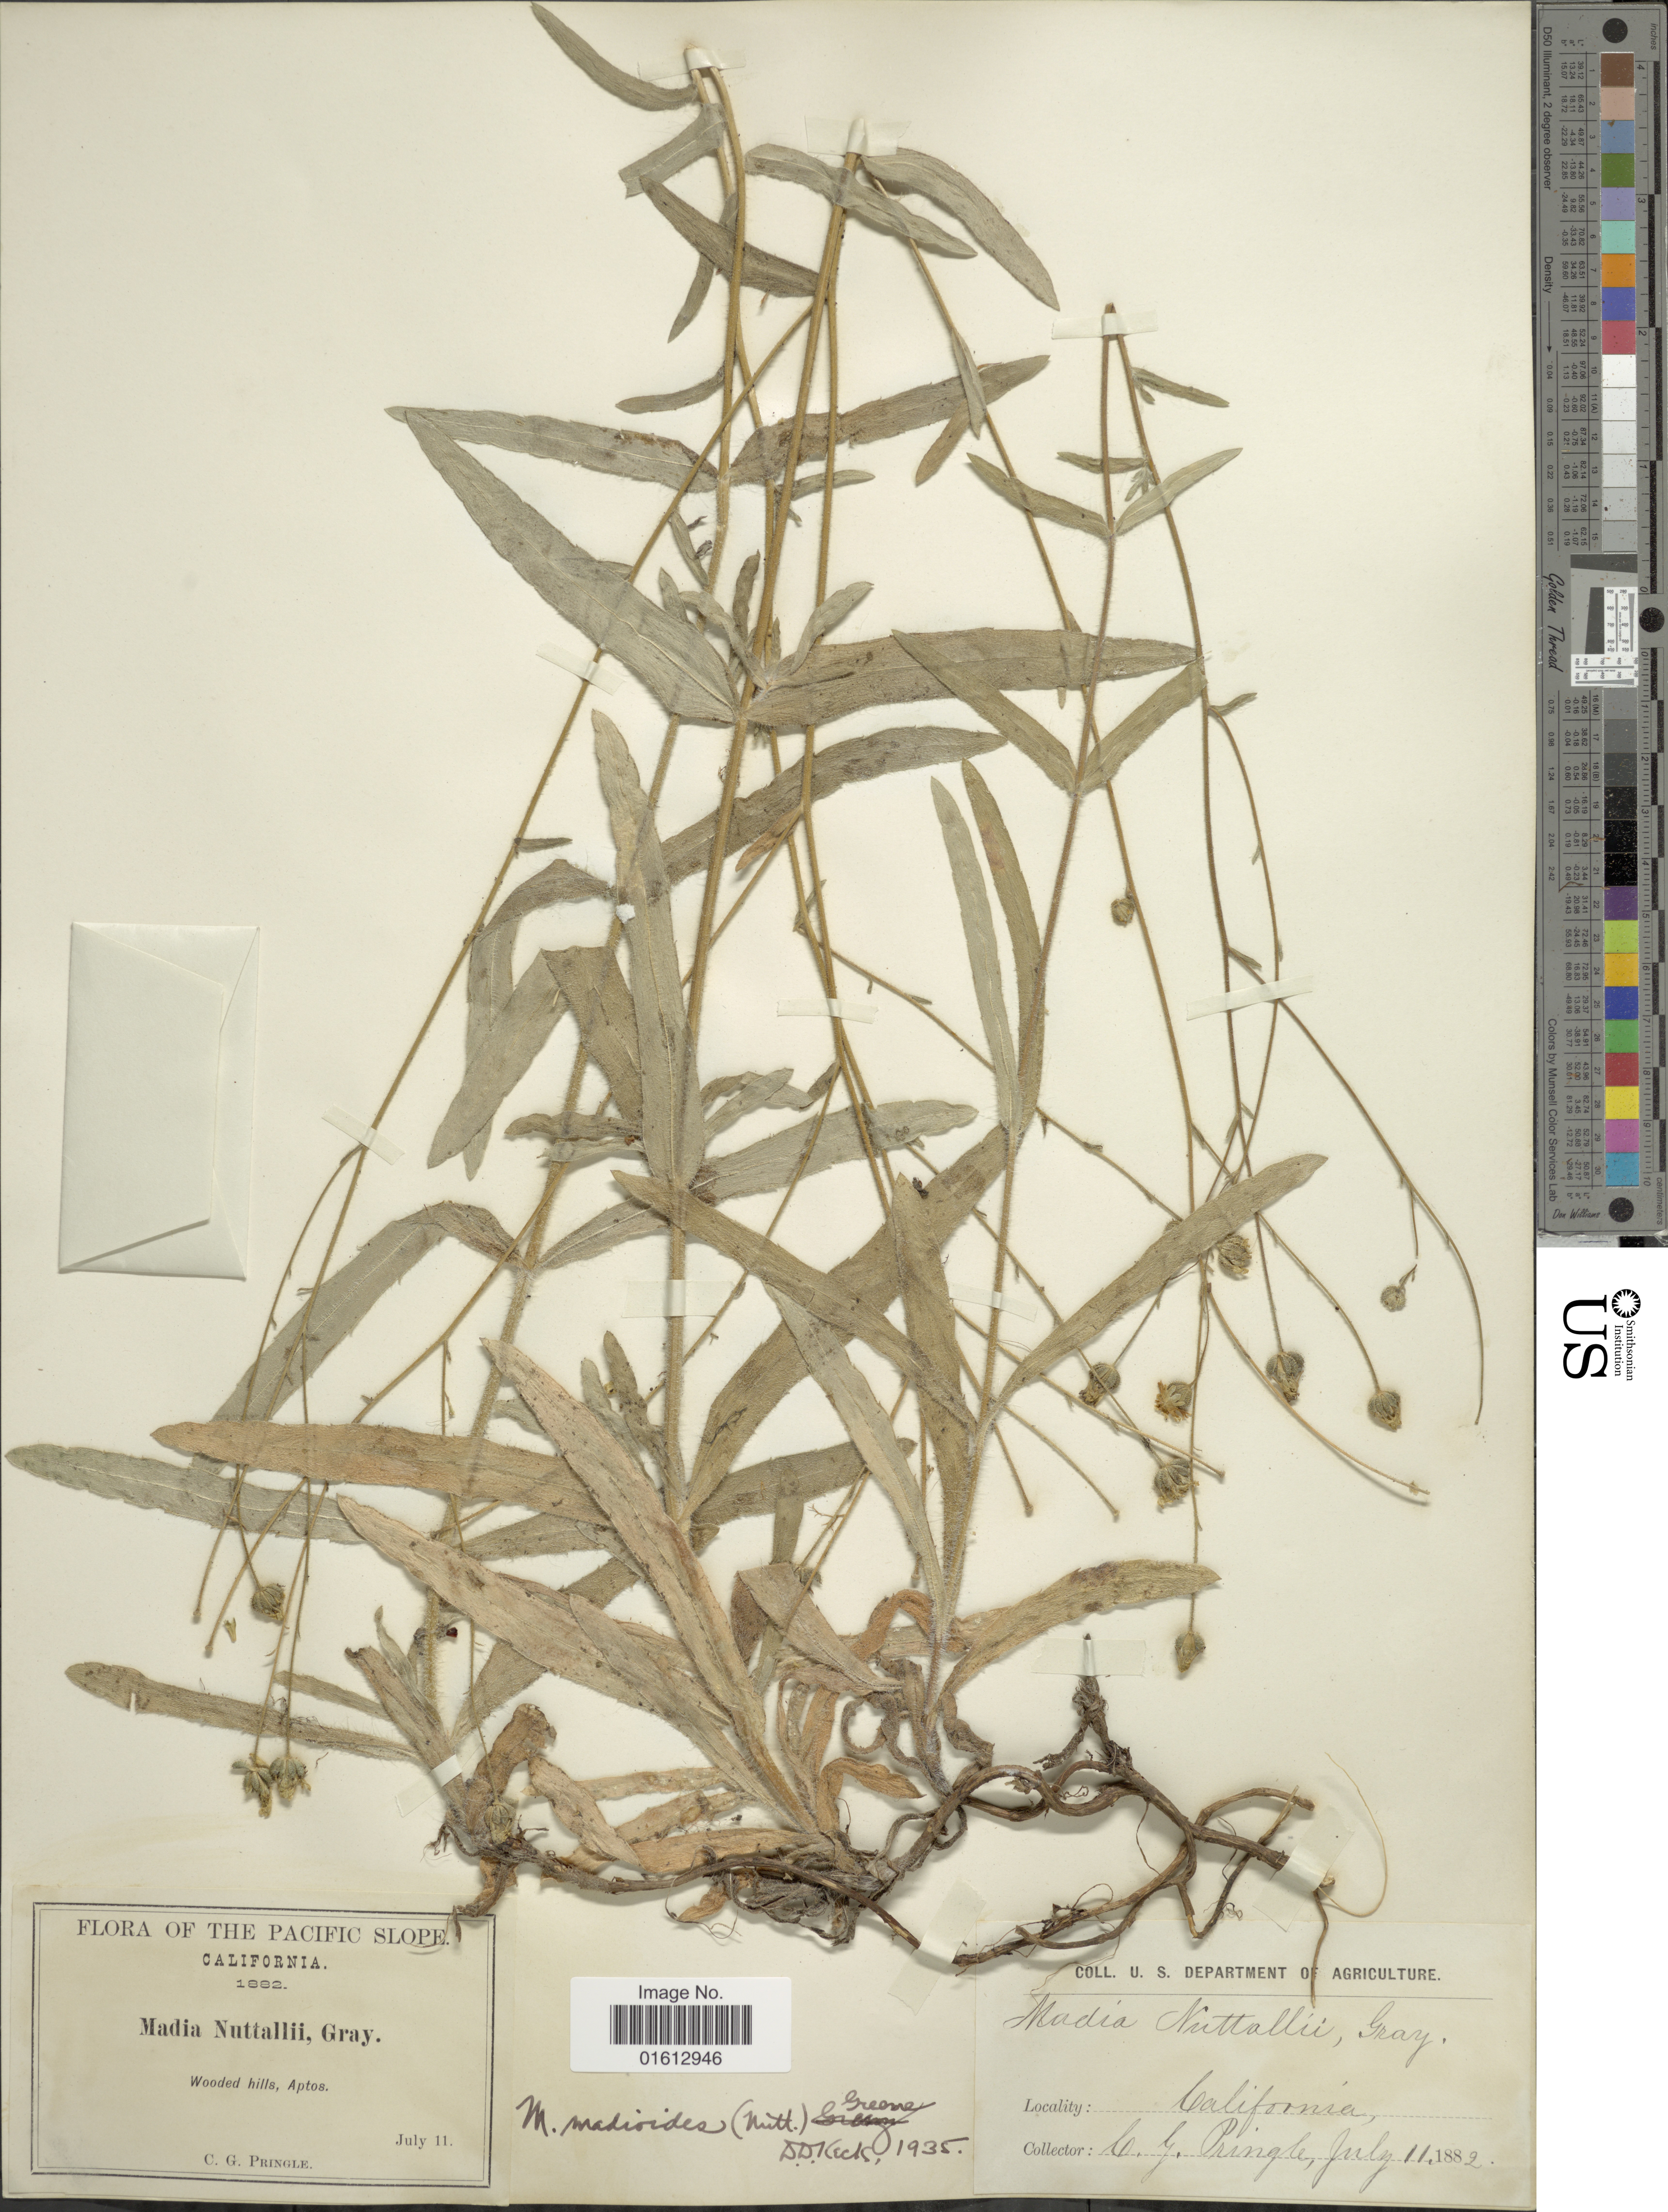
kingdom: Plantae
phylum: Tracheophyta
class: Magnoliopsida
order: Asterales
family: Asteraceae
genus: Madia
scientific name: Madia madioides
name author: (Nutt.) Greene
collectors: C. G. Pringle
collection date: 1882-07-11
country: United States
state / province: California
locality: The Pacific Slope, California, wooded hills, Aptos.